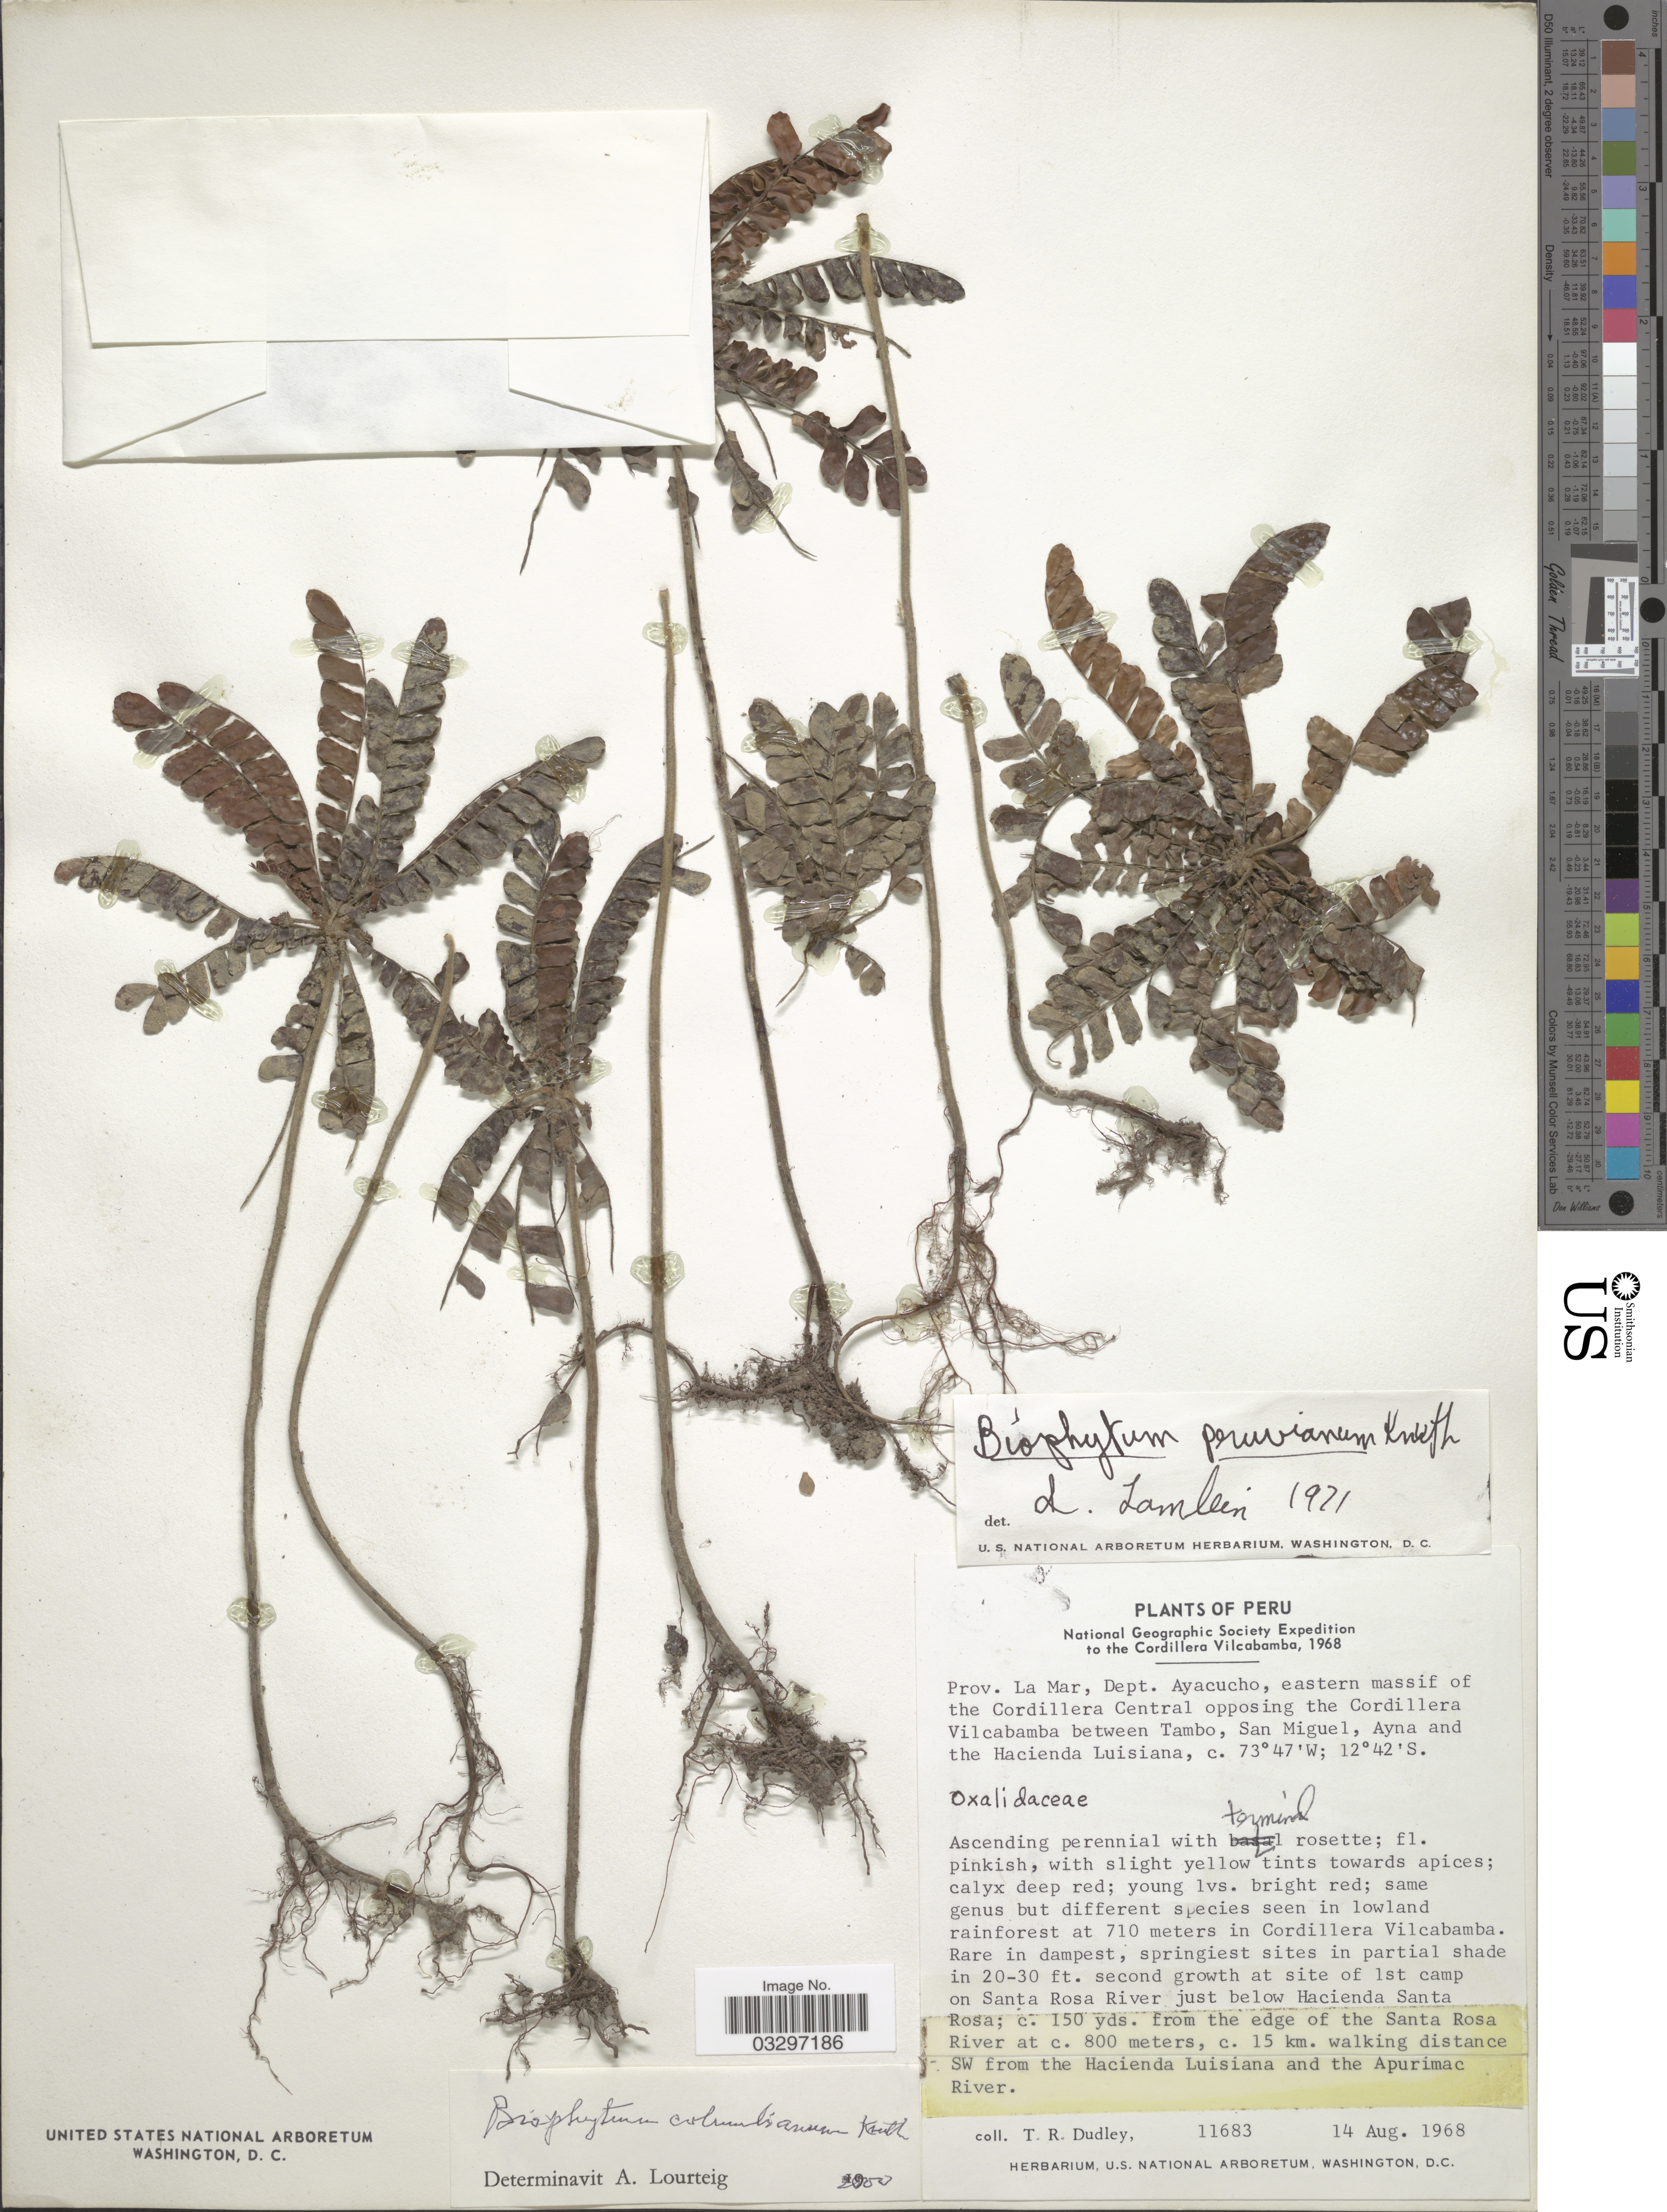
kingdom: Plantae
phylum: Tracheophyta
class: Magnoliopsida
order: Oxalidales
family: Oxalidaceae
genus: Biophytum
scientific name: Biophytum columbianum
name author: Knuth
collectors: T. R. Dudley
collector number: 11683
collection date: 1968-08-14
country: Peru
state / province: Ayacucho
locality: Cordillera Vilcabamba, Ptov. La Mar, Dept. Ayacucho, eastern massif of the Cordillera Central, opposing the Cordillera Vilcabamba between Tambo, San Miguel, Ayna and the Hacienda Luisiana, second growth at side of 1st camp on Santa Rosa River just below Hacienda Santa Rosa; c. 150 yds. from the edge of the Santa Rosa River at c. 800 meters, c. 15 km. walking distance SW from the Hacienda Luisiana and the Apurimac River.